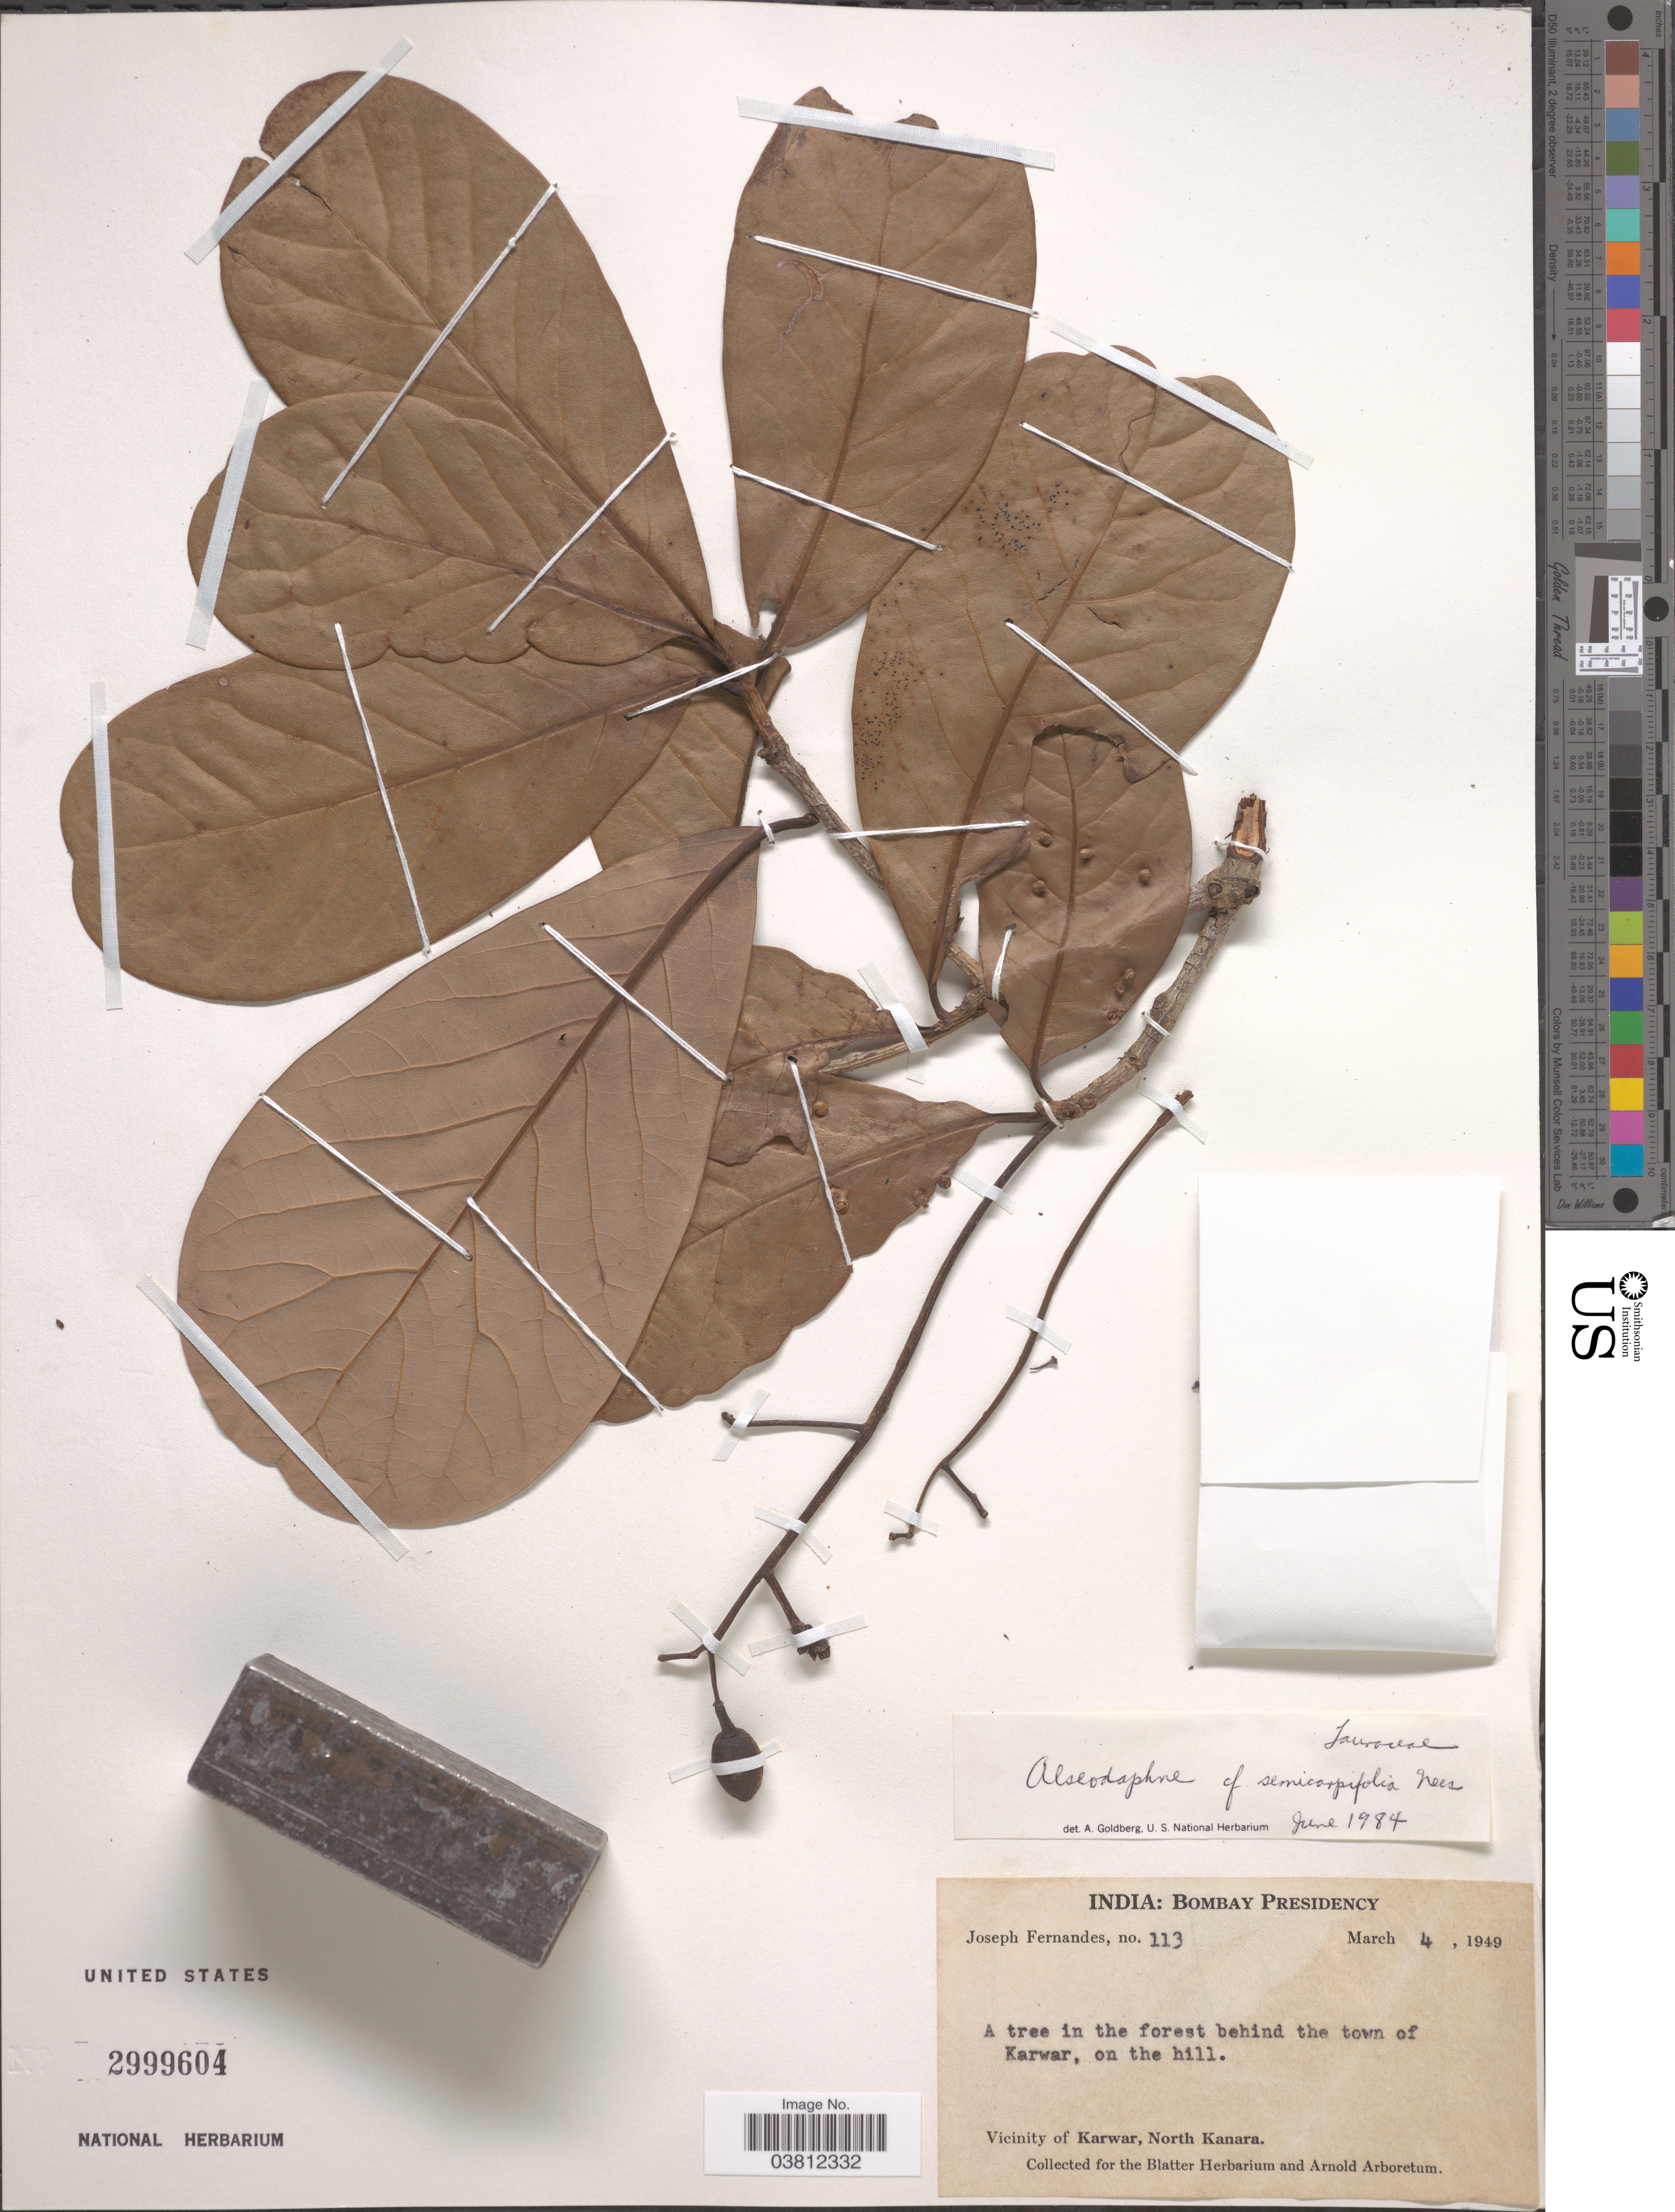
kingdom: Plantae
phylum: Tracheophyta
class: Magnoliopsida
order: Laurales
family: Lauraceae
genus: Alseodaphne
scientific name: Alseodaphne semecarpifolia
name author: Nees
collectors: J. Fernandes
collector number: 113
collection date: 1949-03-04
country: India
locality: Bombay Presidency. In the forest behind the town of Karwar. Vicinity of Karwar, North Kanara.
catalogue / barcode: US 2999604